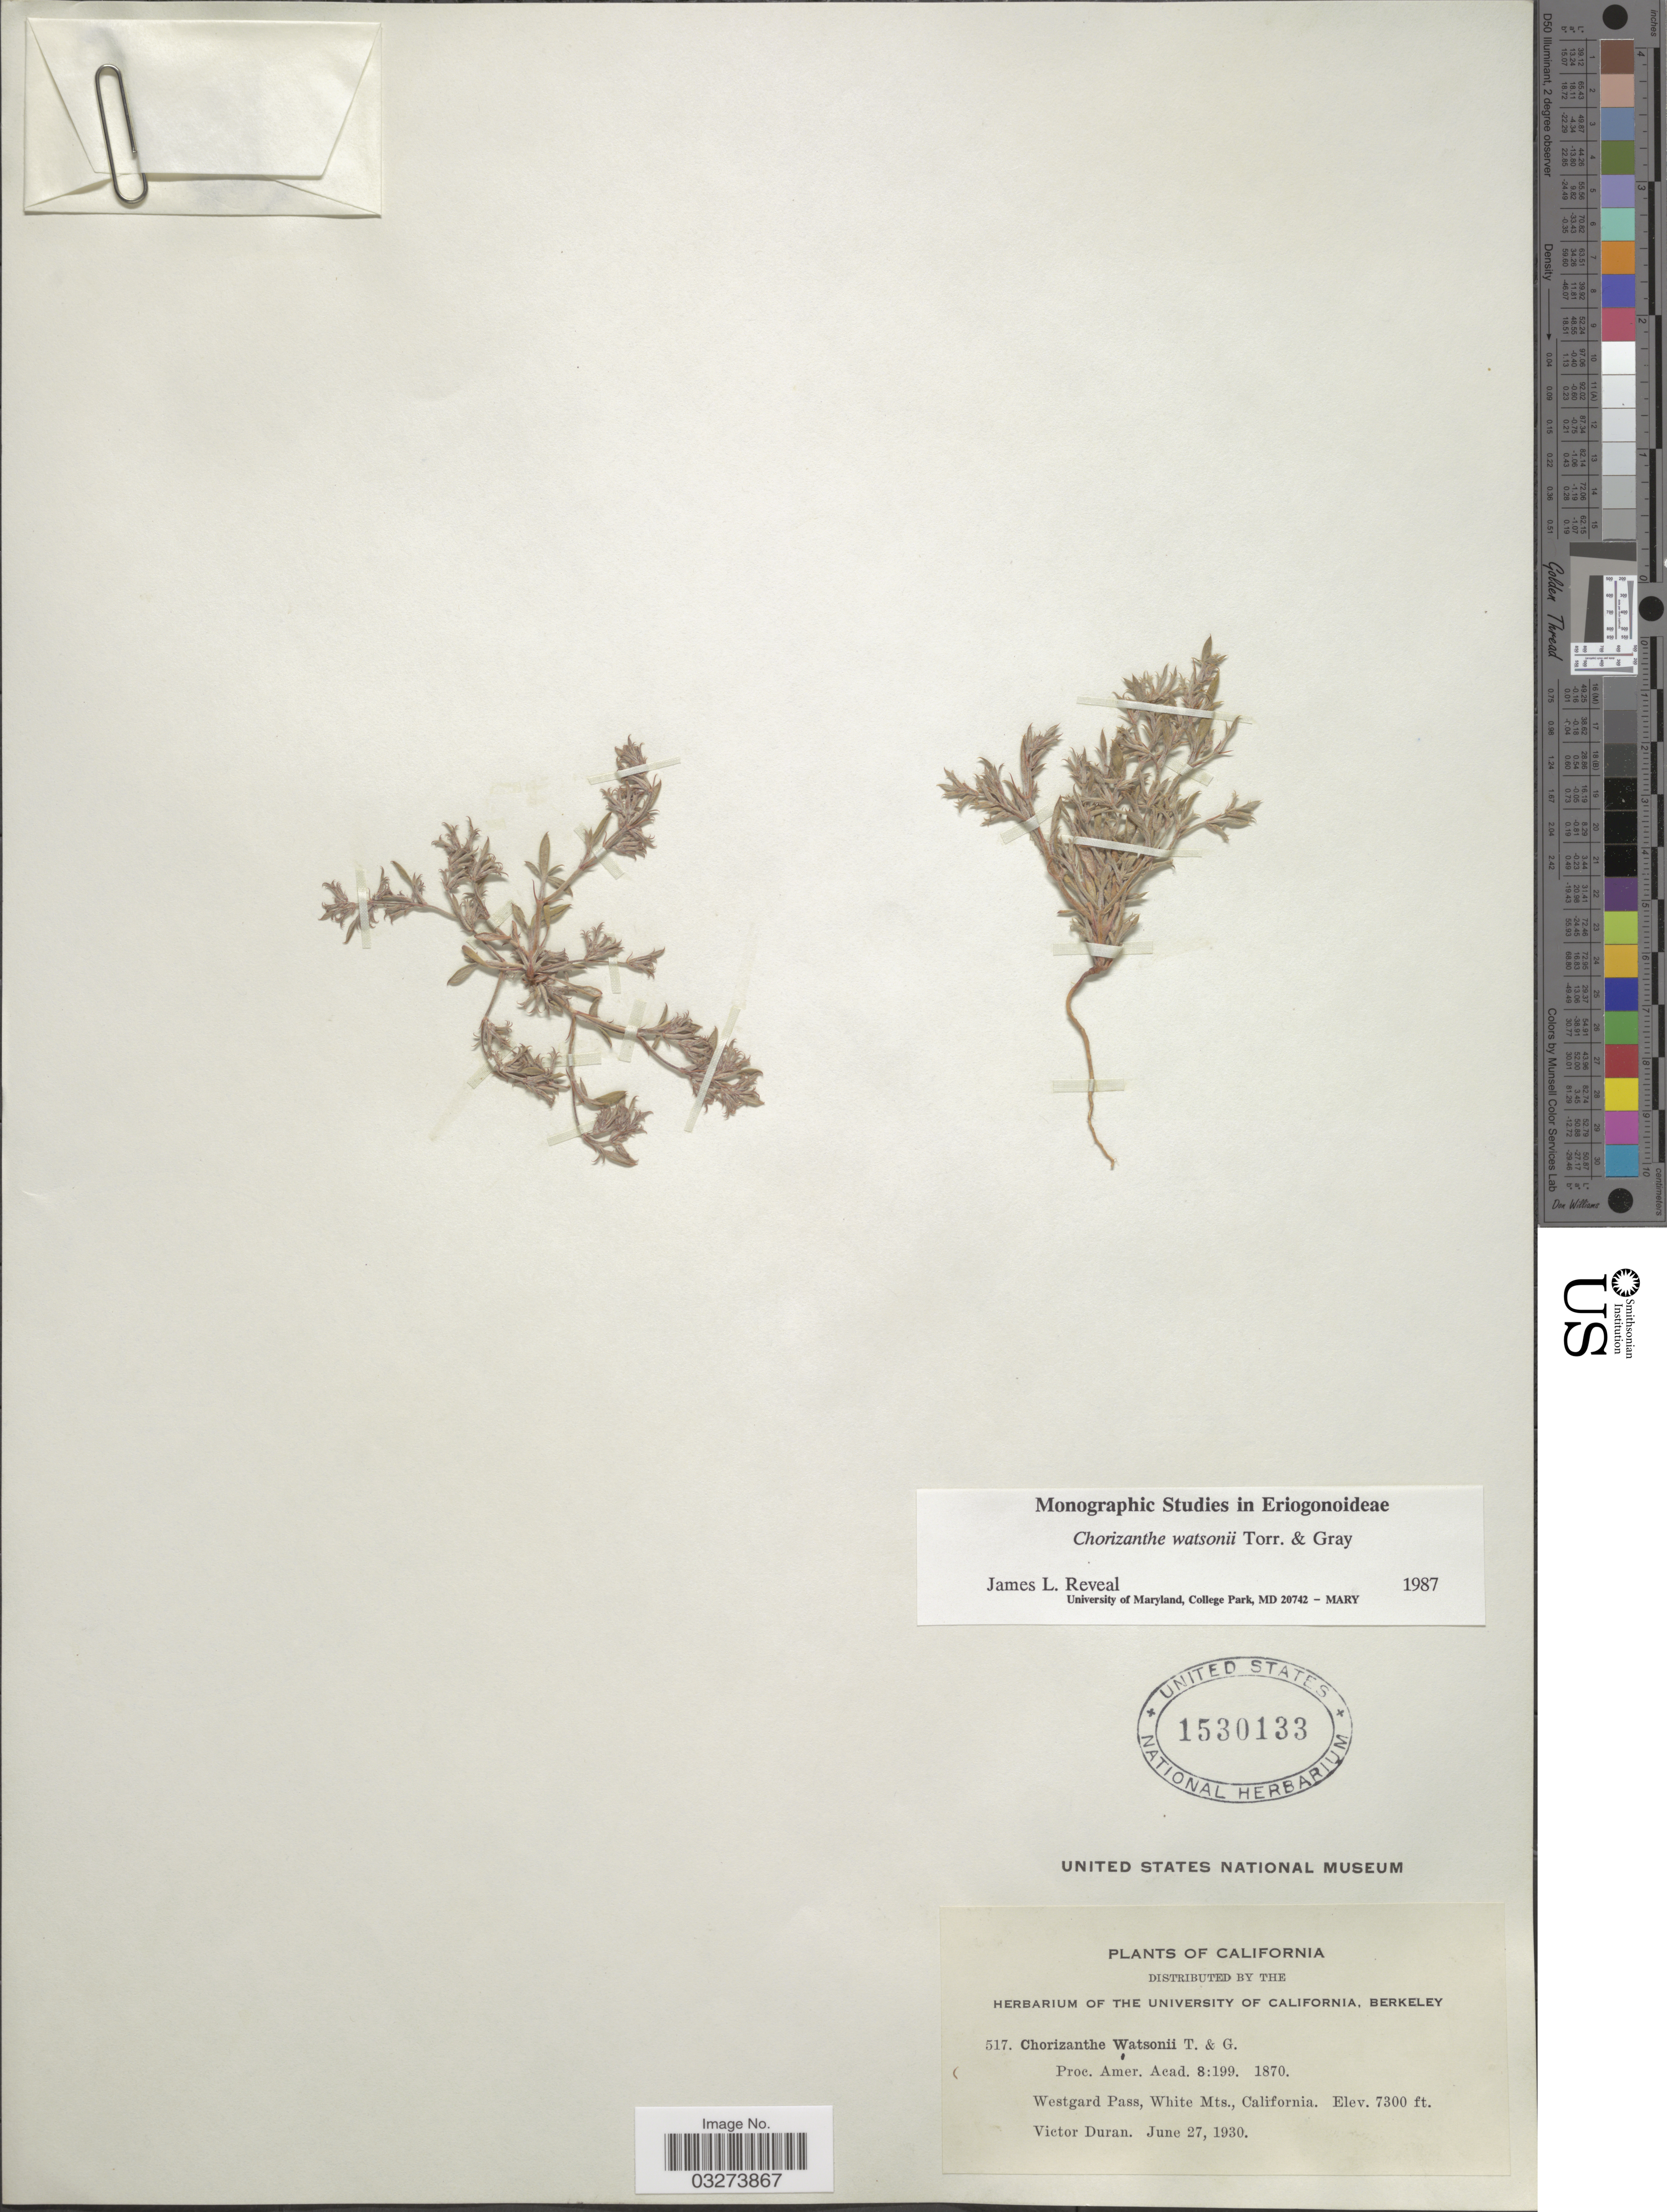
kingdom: Plantae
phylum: Tracheophyta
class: Magnoliopsida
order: Caryophyllales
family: Polygonaceae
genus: Chorizanthe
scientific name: Chorizanthe watsonii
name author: Torr. & A. Gray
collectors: V. Duran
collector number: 517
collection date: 1930-06-27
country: United States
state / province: California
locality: Westgard Pass, White Mts.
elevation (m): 2225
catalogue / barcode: US 1530133